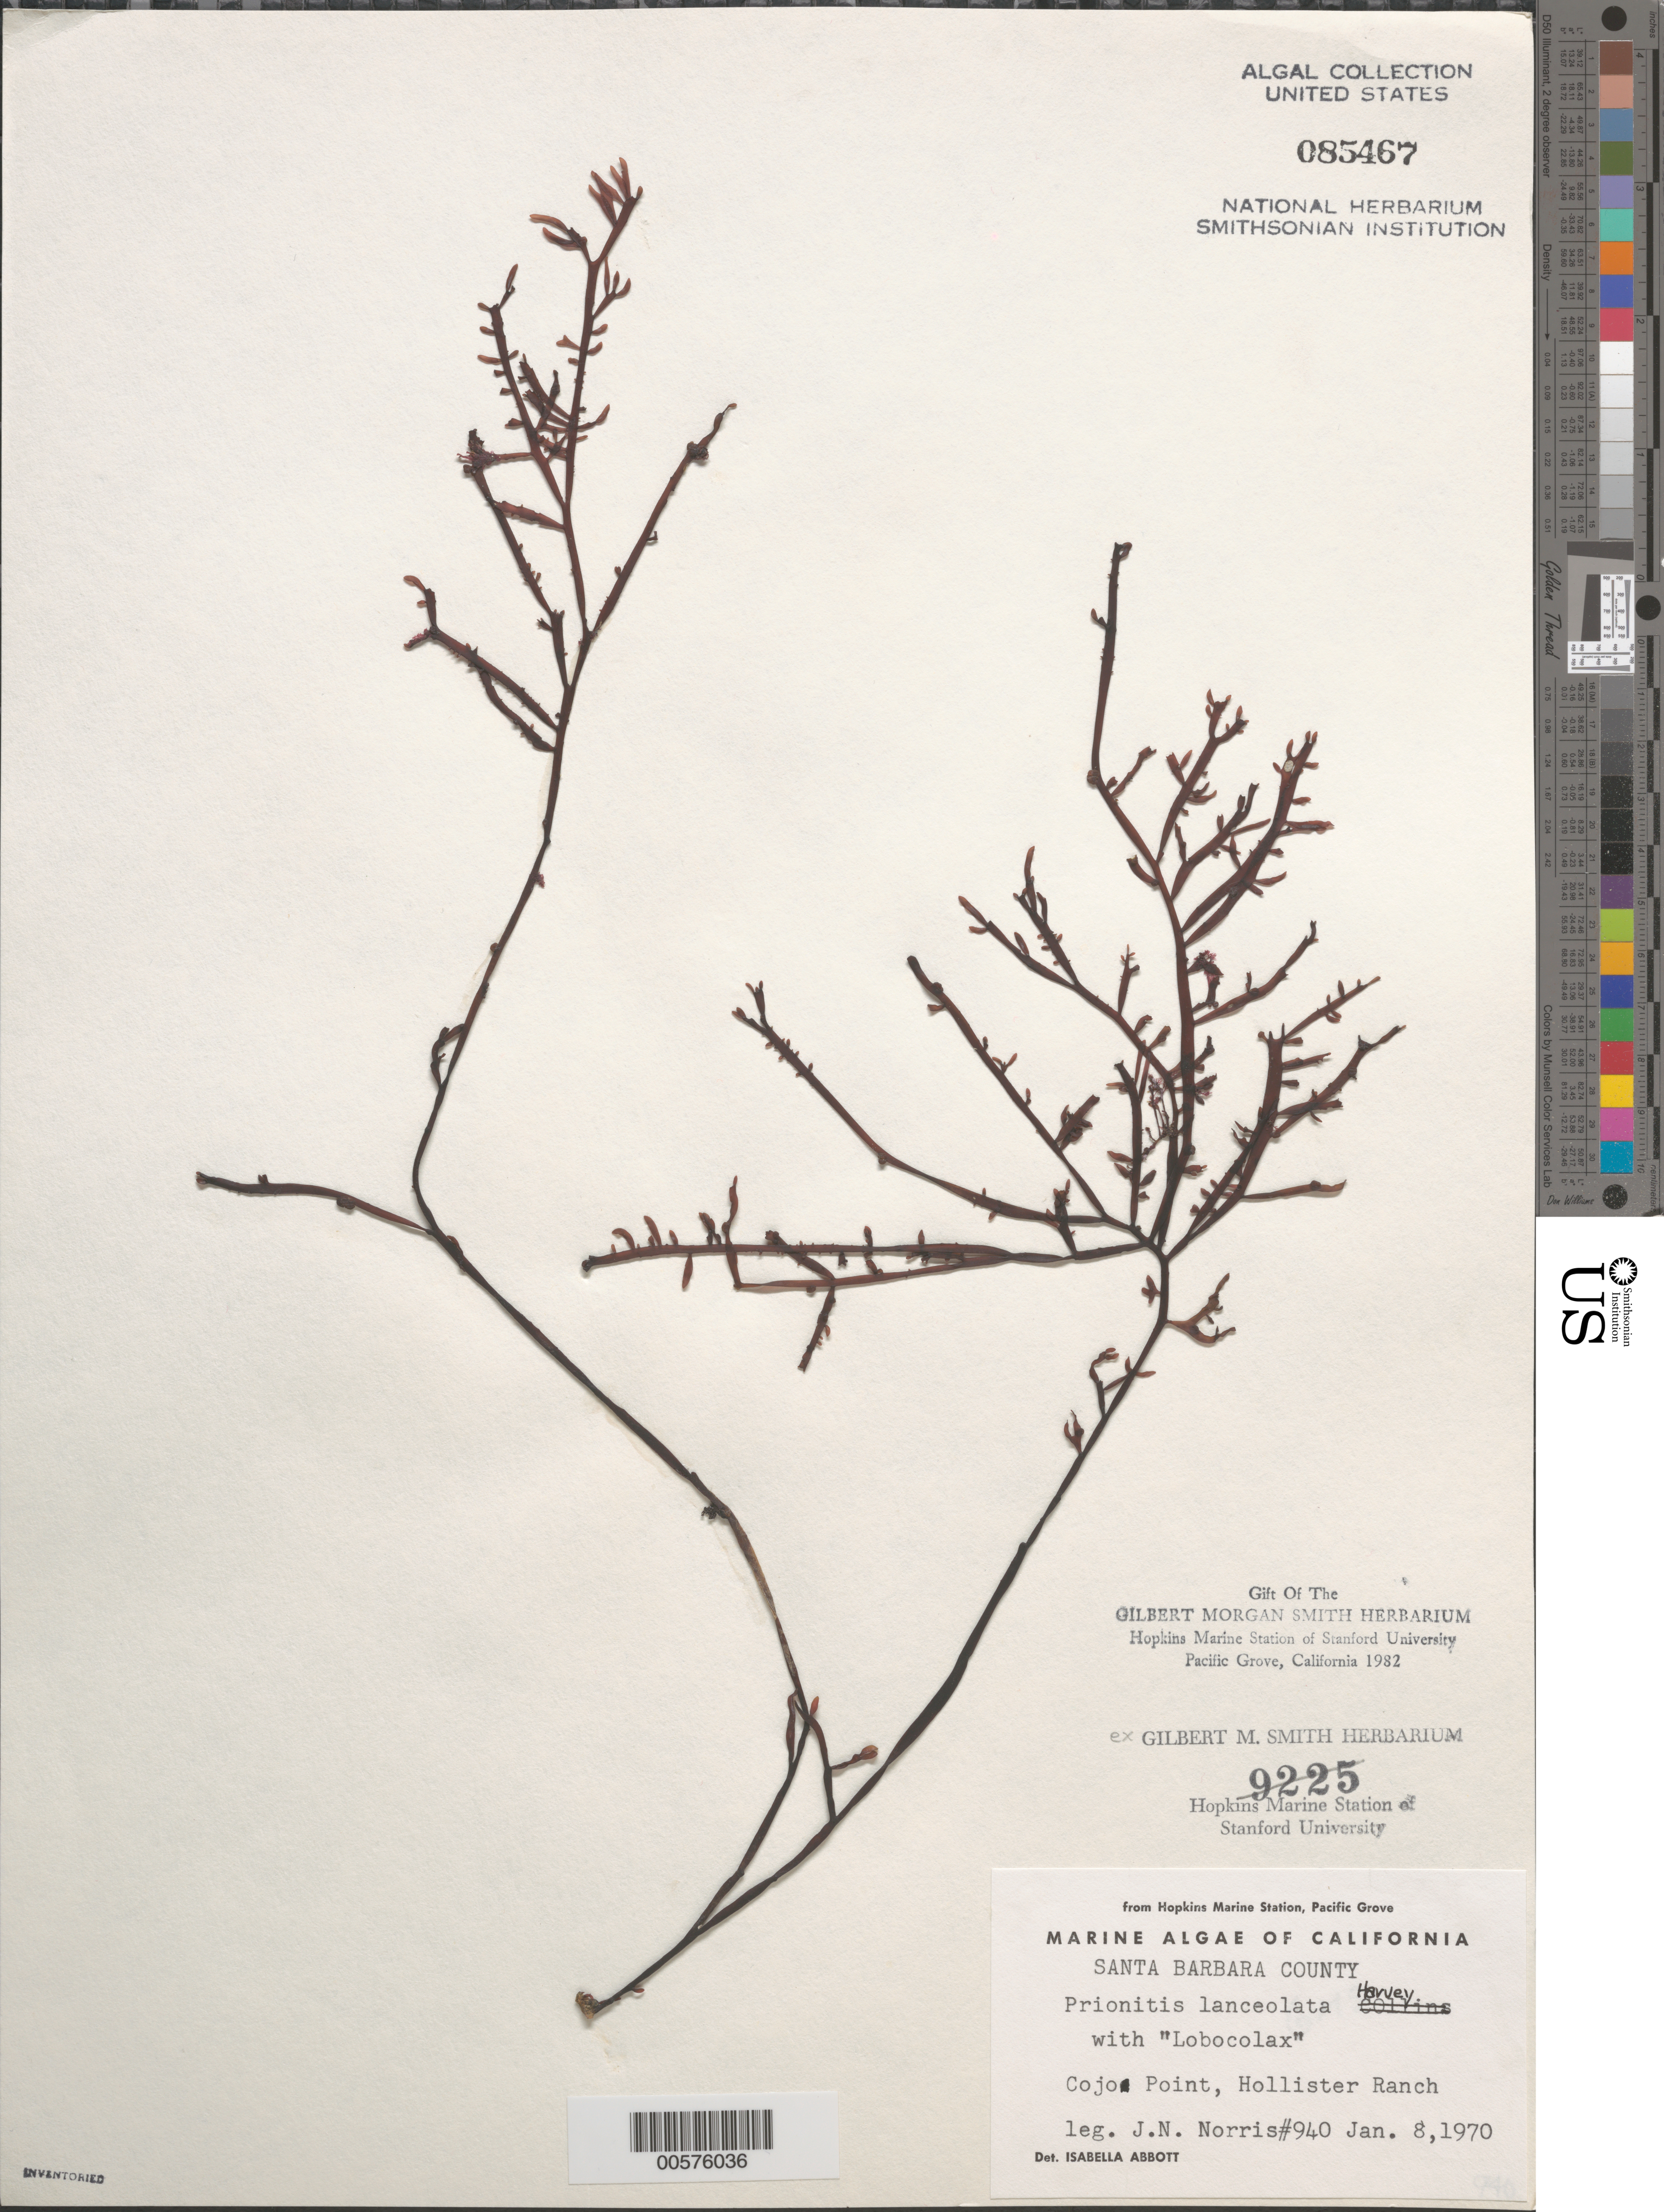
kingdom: Plantae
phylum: Rhodophyta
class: Florideophyceae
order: Cryptonemiales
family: Cryptonemiaceae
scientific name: Prionitis lanceolata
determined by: Abbott, Isabella A.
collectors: J. N. Norris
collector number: JN-940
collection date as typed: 08 Jan 1970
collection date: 1970-01-08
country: United States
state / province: California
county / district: Santa Barbara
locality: Cojo Point, Hollister Ranch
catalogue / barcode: US 85467